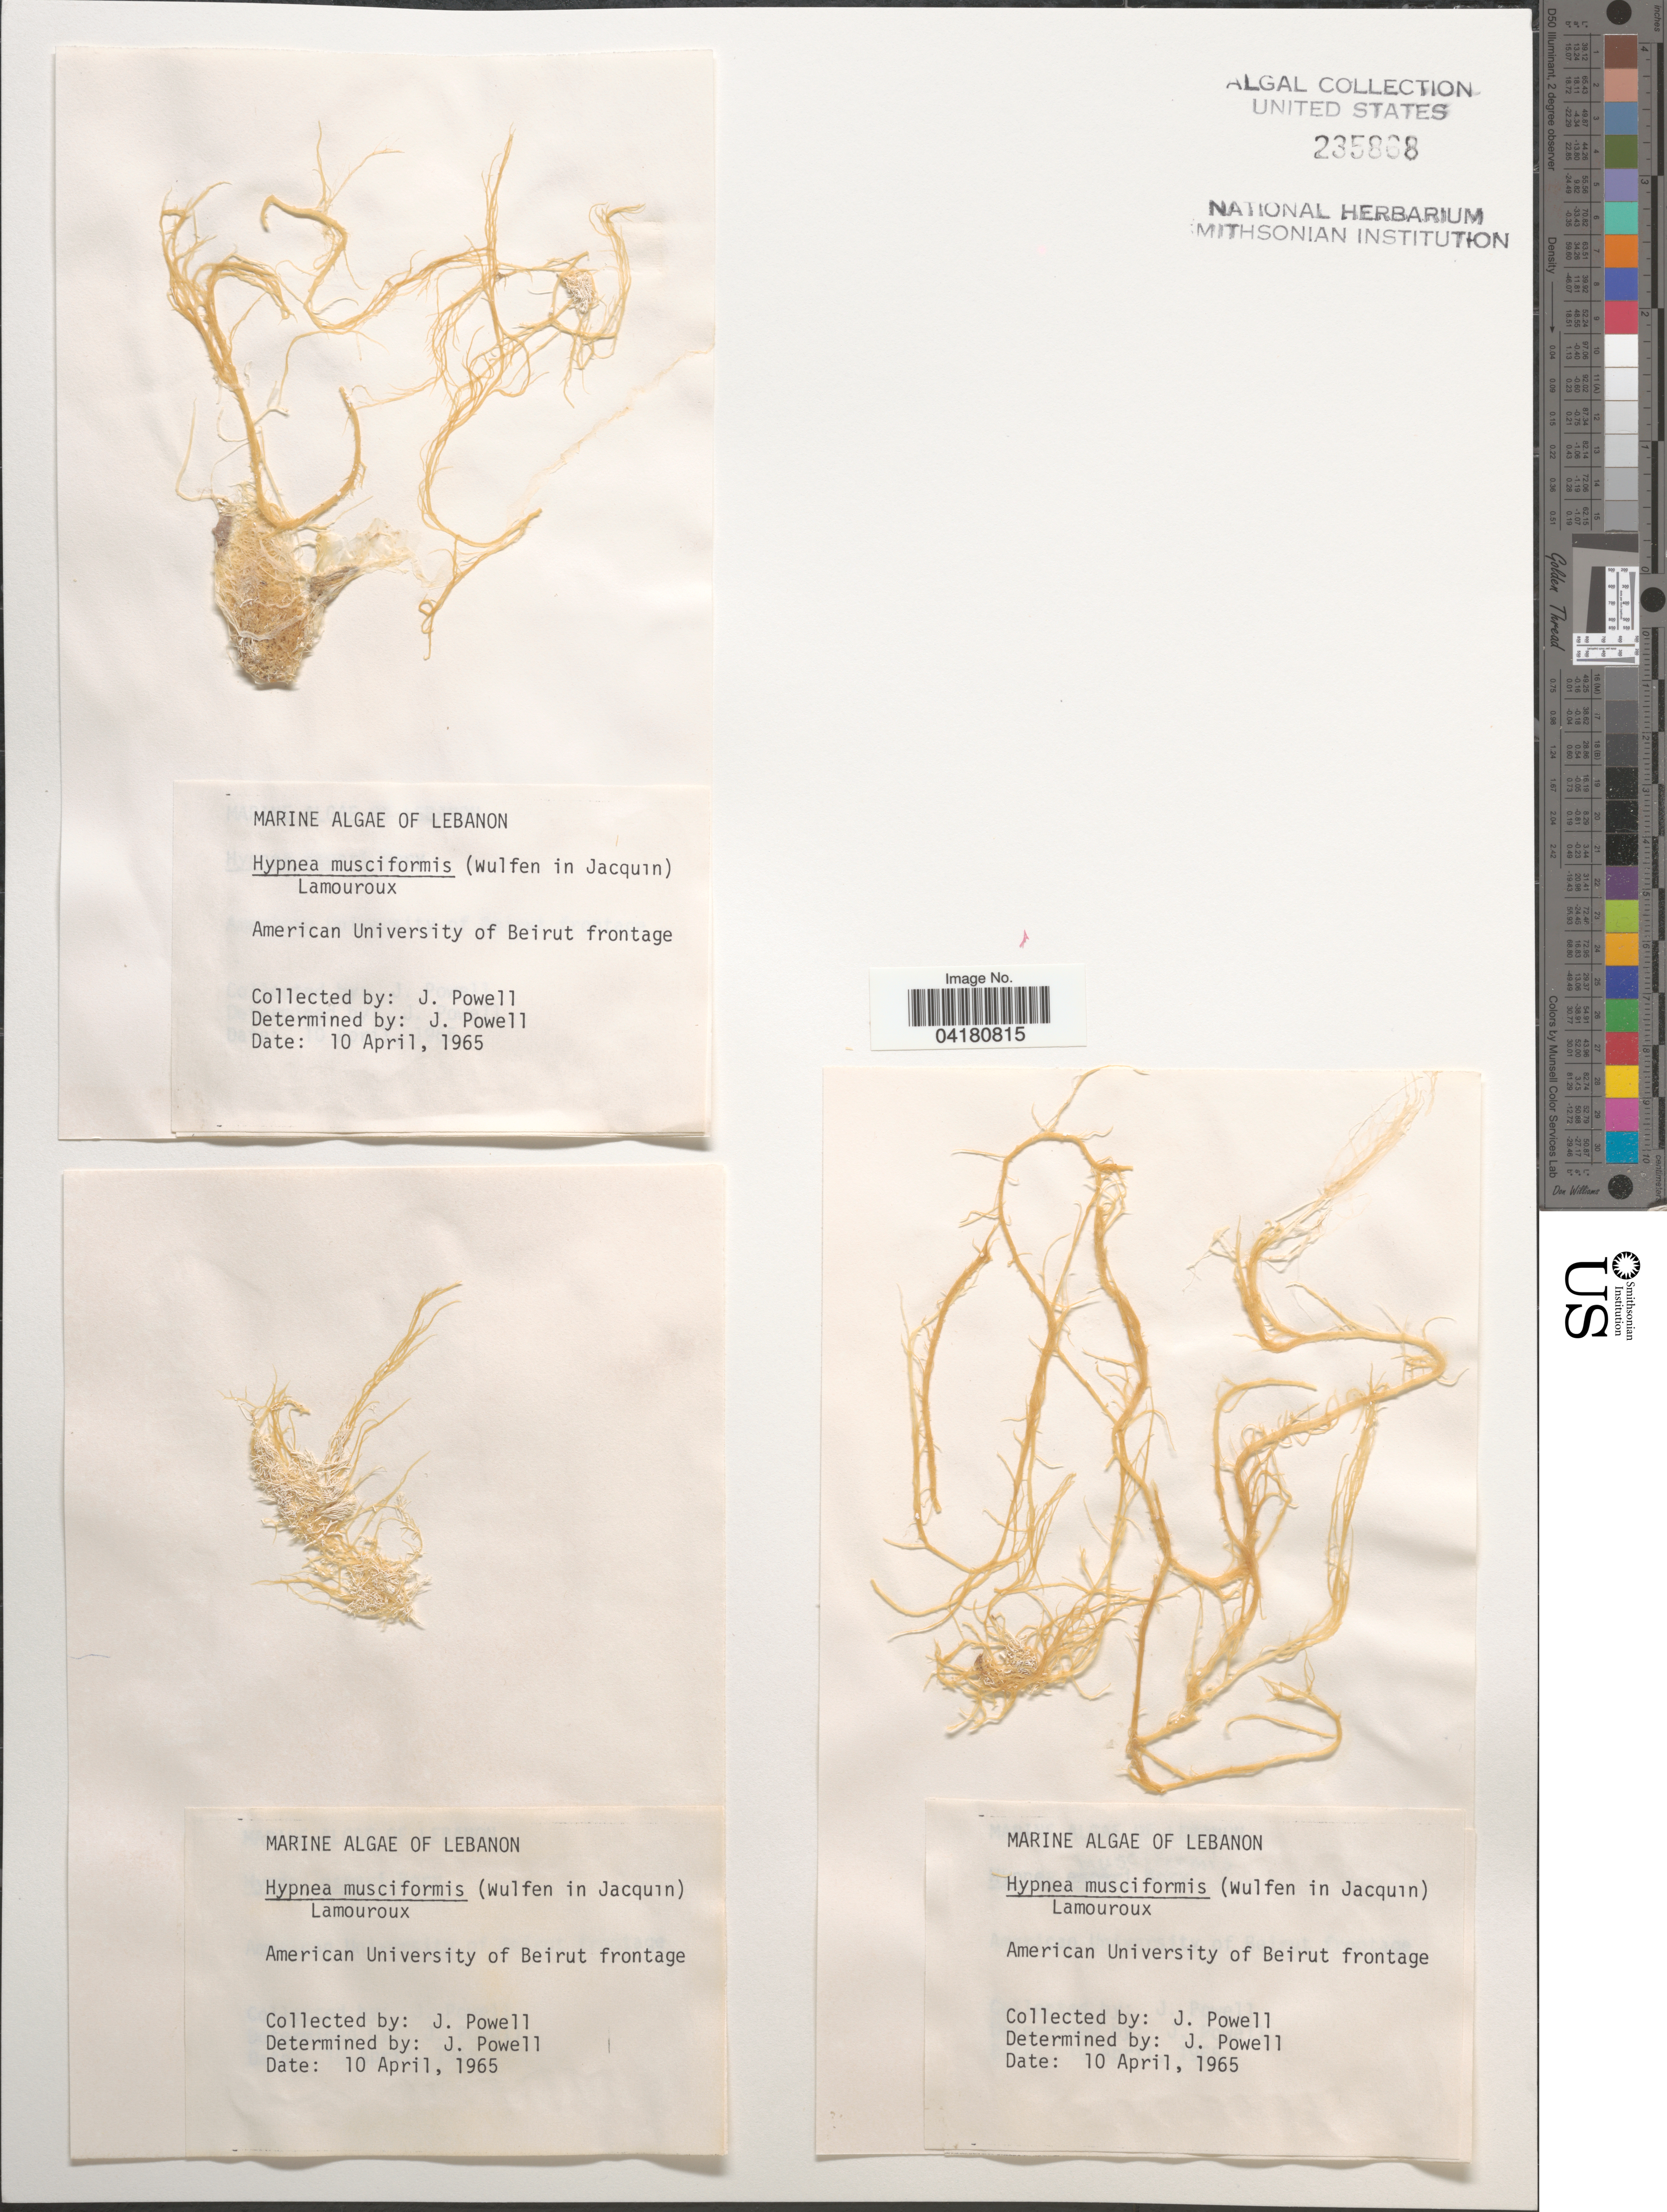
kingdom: Plantae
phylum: Rhodophyta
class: Florideophyceae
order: Gigartinales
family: Cystocloniaceae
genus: Hypnea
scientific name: Hypnea musciformis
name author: (Wulfen) J.V.Lamouroux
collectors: J. Powell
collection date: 1965-04-10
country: Lebanon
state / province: Beyrouth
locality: American University of Beirut frontage.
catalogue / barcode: US 235868